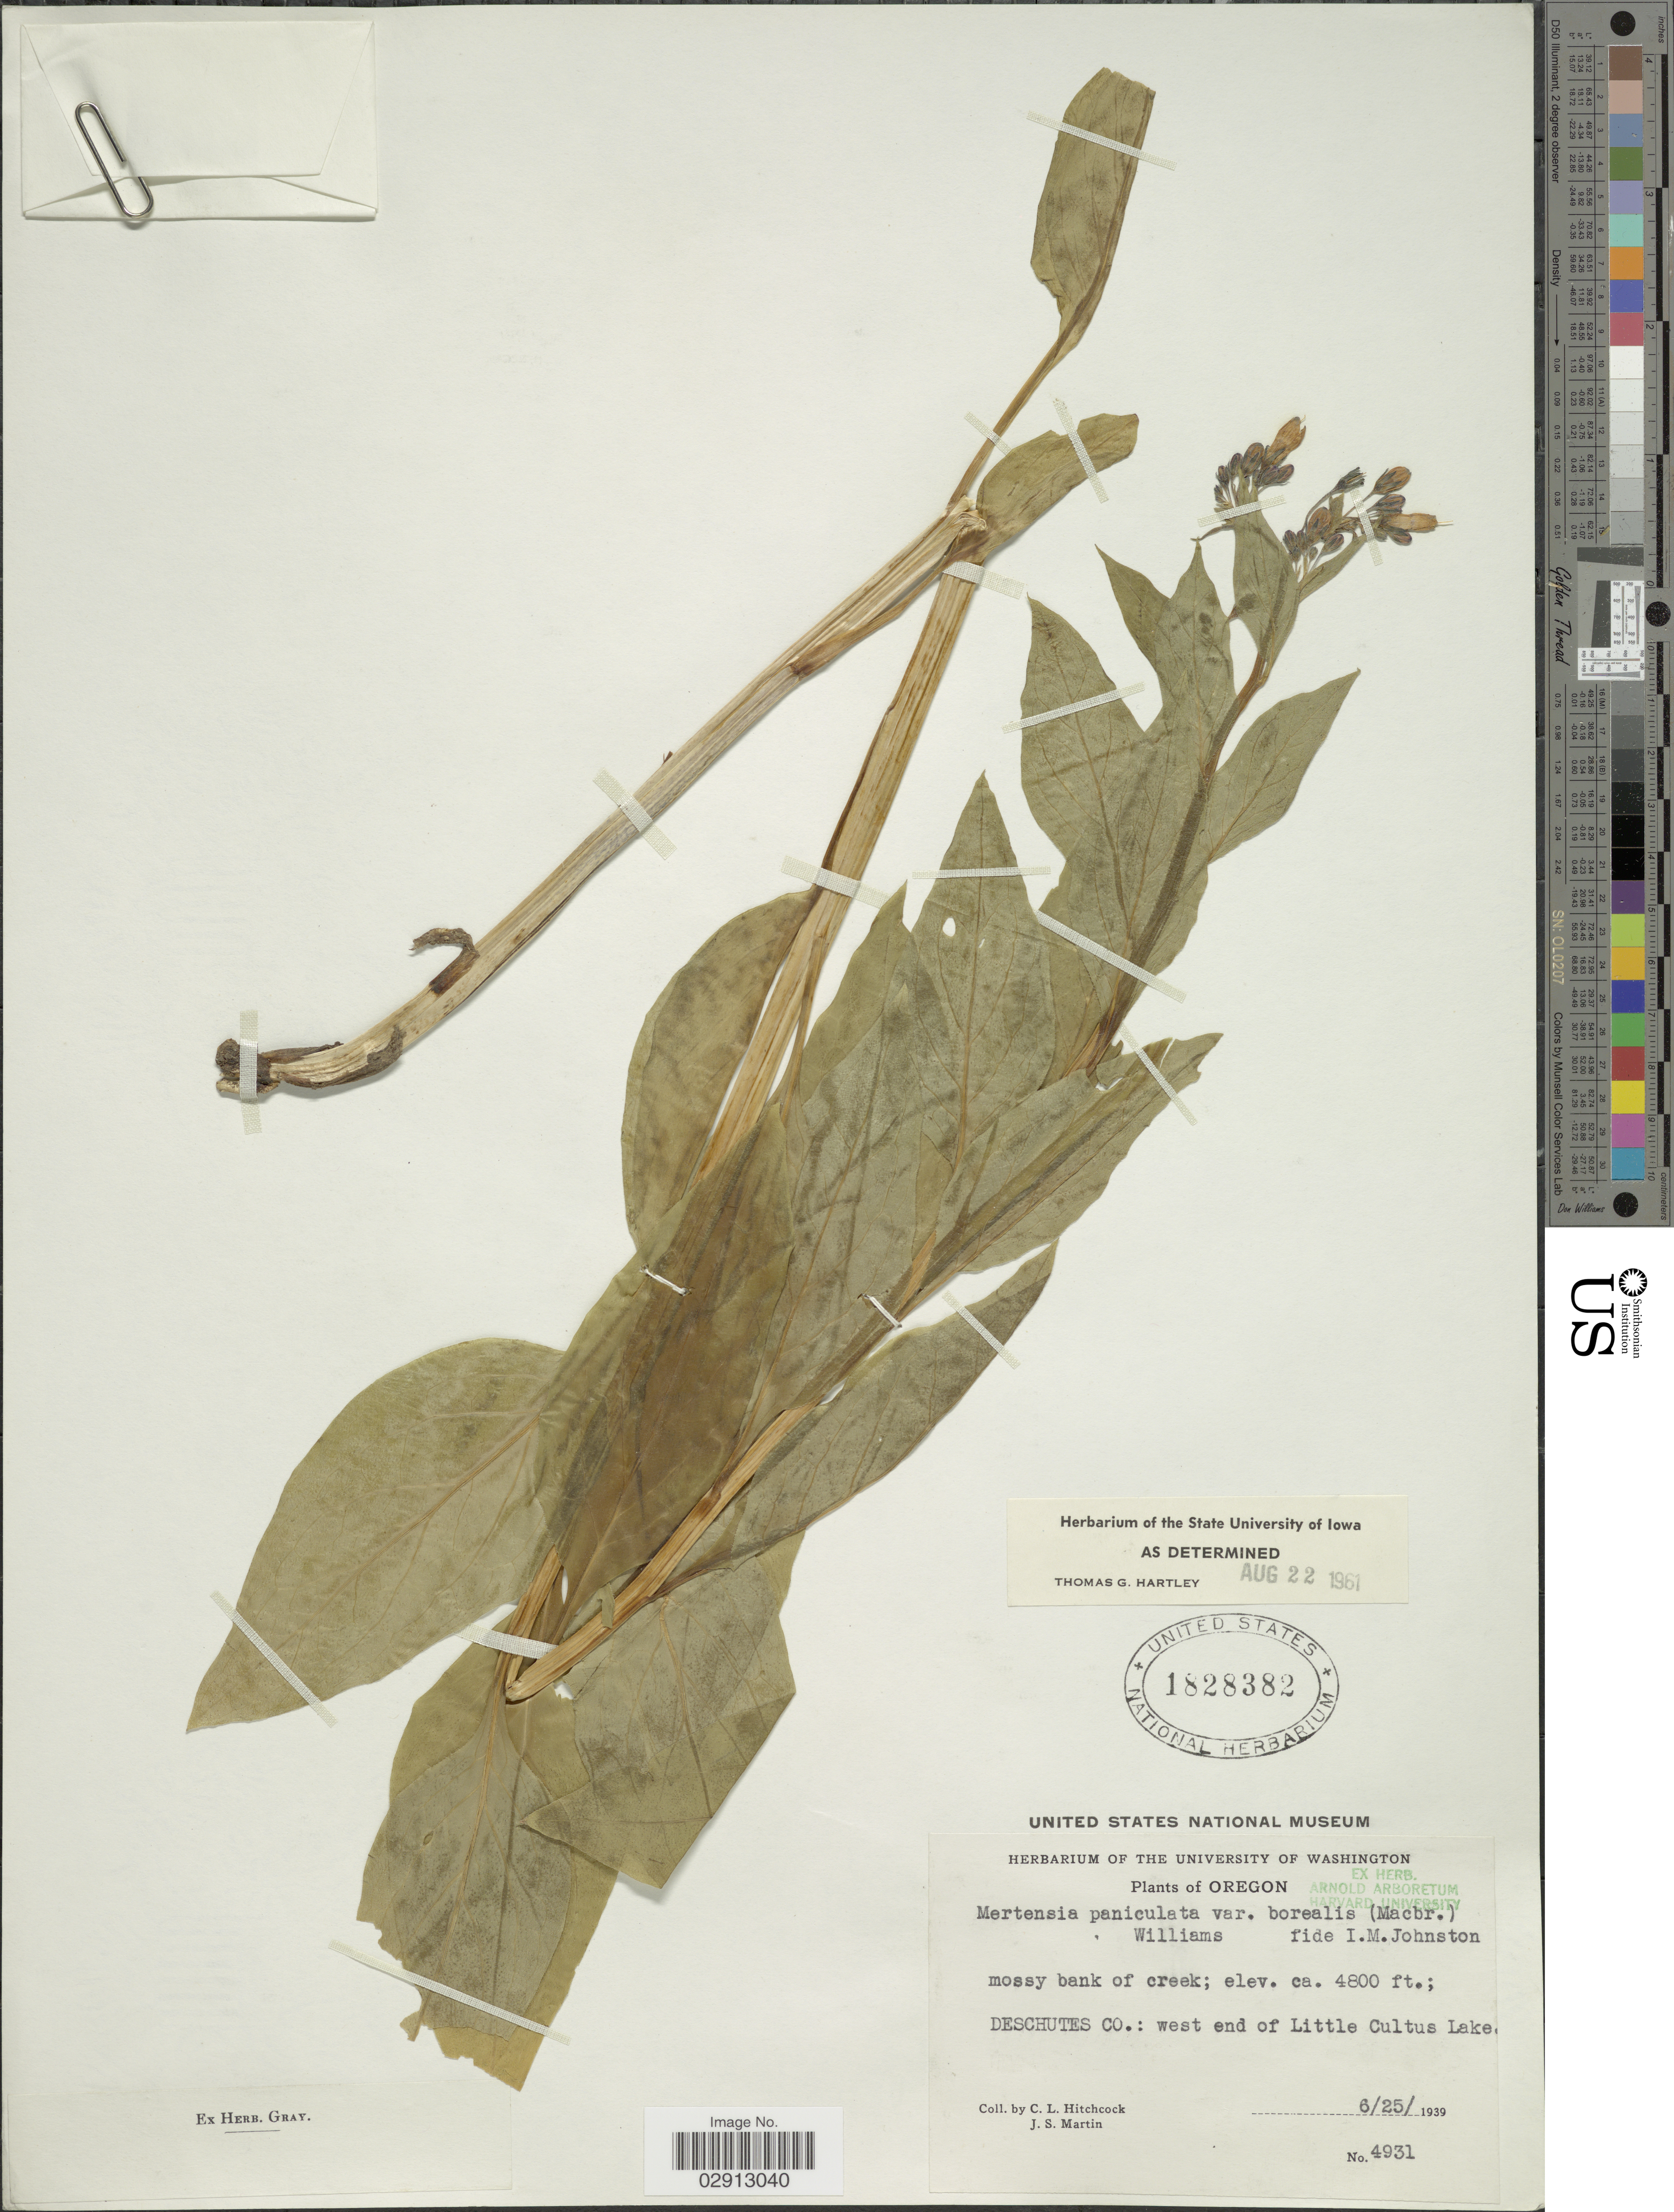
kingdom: Plantae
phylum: Tracheophyta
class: Magnoliopsida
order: Boraginales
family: Boraginaceae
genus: Mertensia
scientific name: Mertensia paniculata var. borealis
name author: (J.F. Macbr.) L.O. Williams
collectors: C. L. Hitchcock & J. S. Martin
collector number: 4931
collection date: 1939-06-25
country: United States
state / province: Oregon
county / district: Deschutes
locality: Deschutes Co.: west end of Little Cultus Lake.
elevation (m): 1463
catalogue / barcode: US 1828382